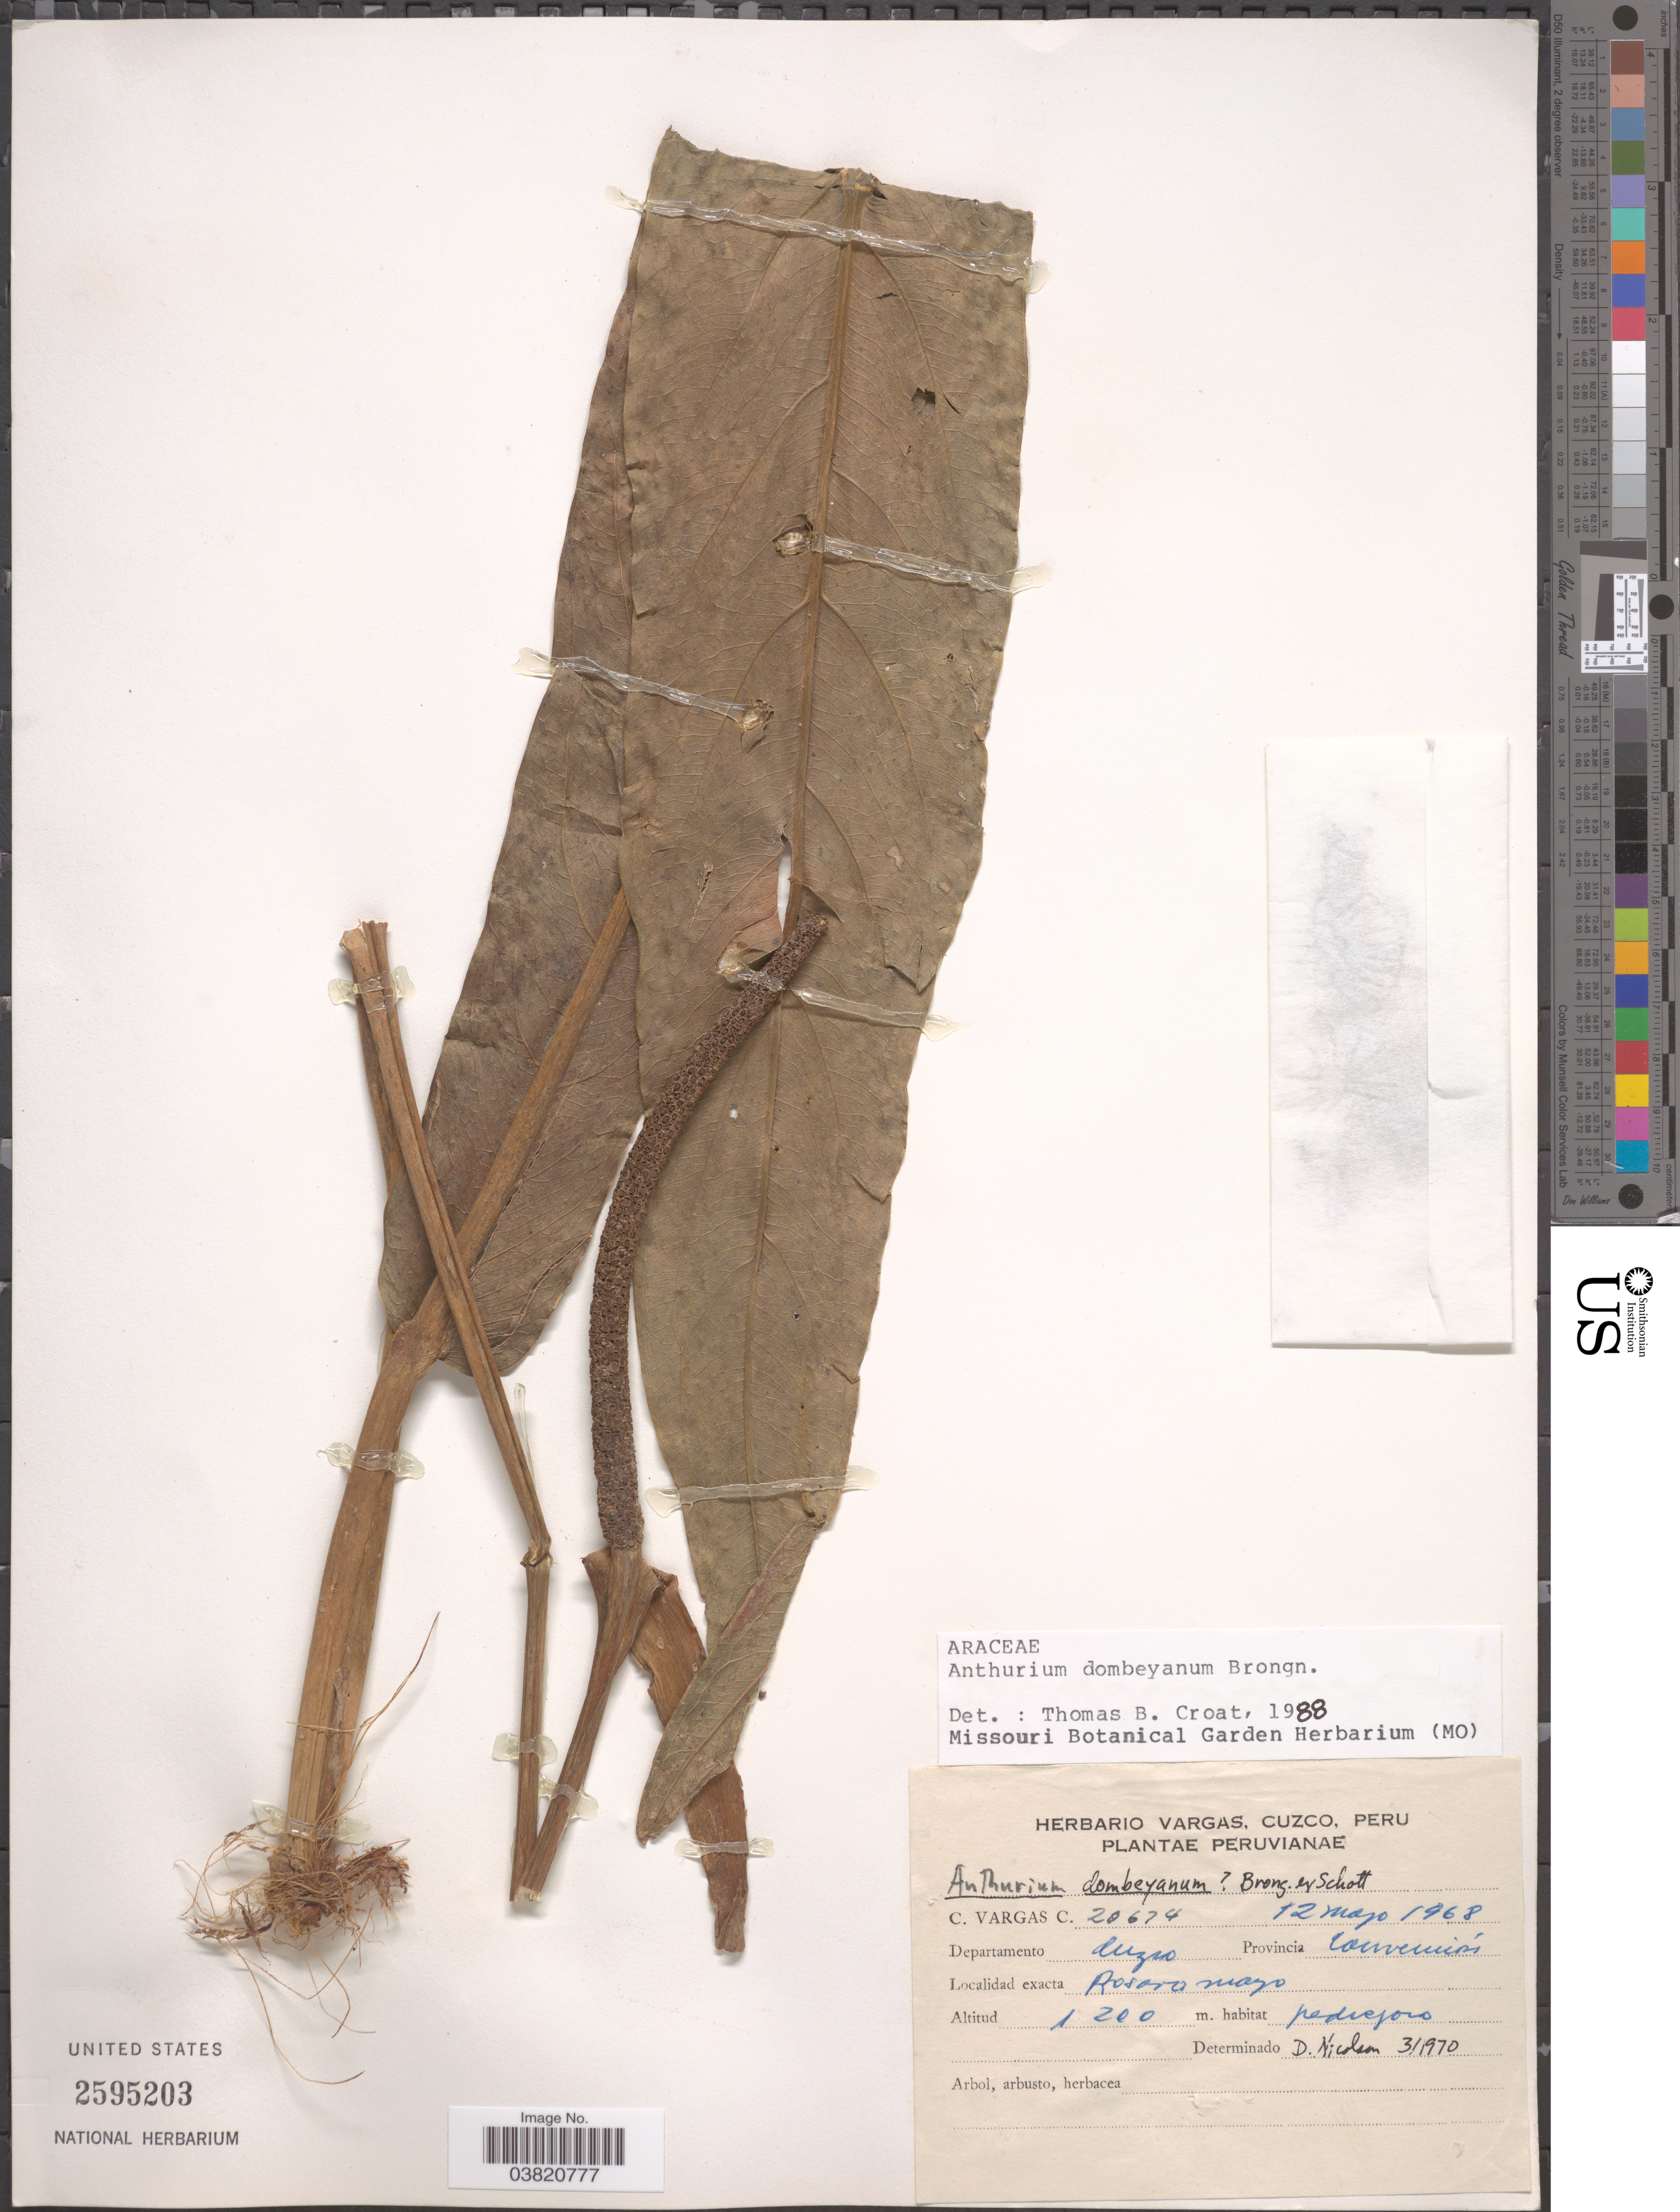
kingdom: Plantae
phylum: Tracheophyta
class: Liliopsida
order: Alismatales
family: Araceae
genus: Anthurium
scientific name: Anthurium dombeyanum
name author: Brongn. ex Schott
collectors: C. Vargas Calderón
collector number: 20674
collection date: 1968-05-12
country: Peru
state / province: Cusco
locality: Departamento Cuzco. Provincia Convención. Rosario Mayo.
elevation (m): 1200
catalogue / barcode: US 2595203